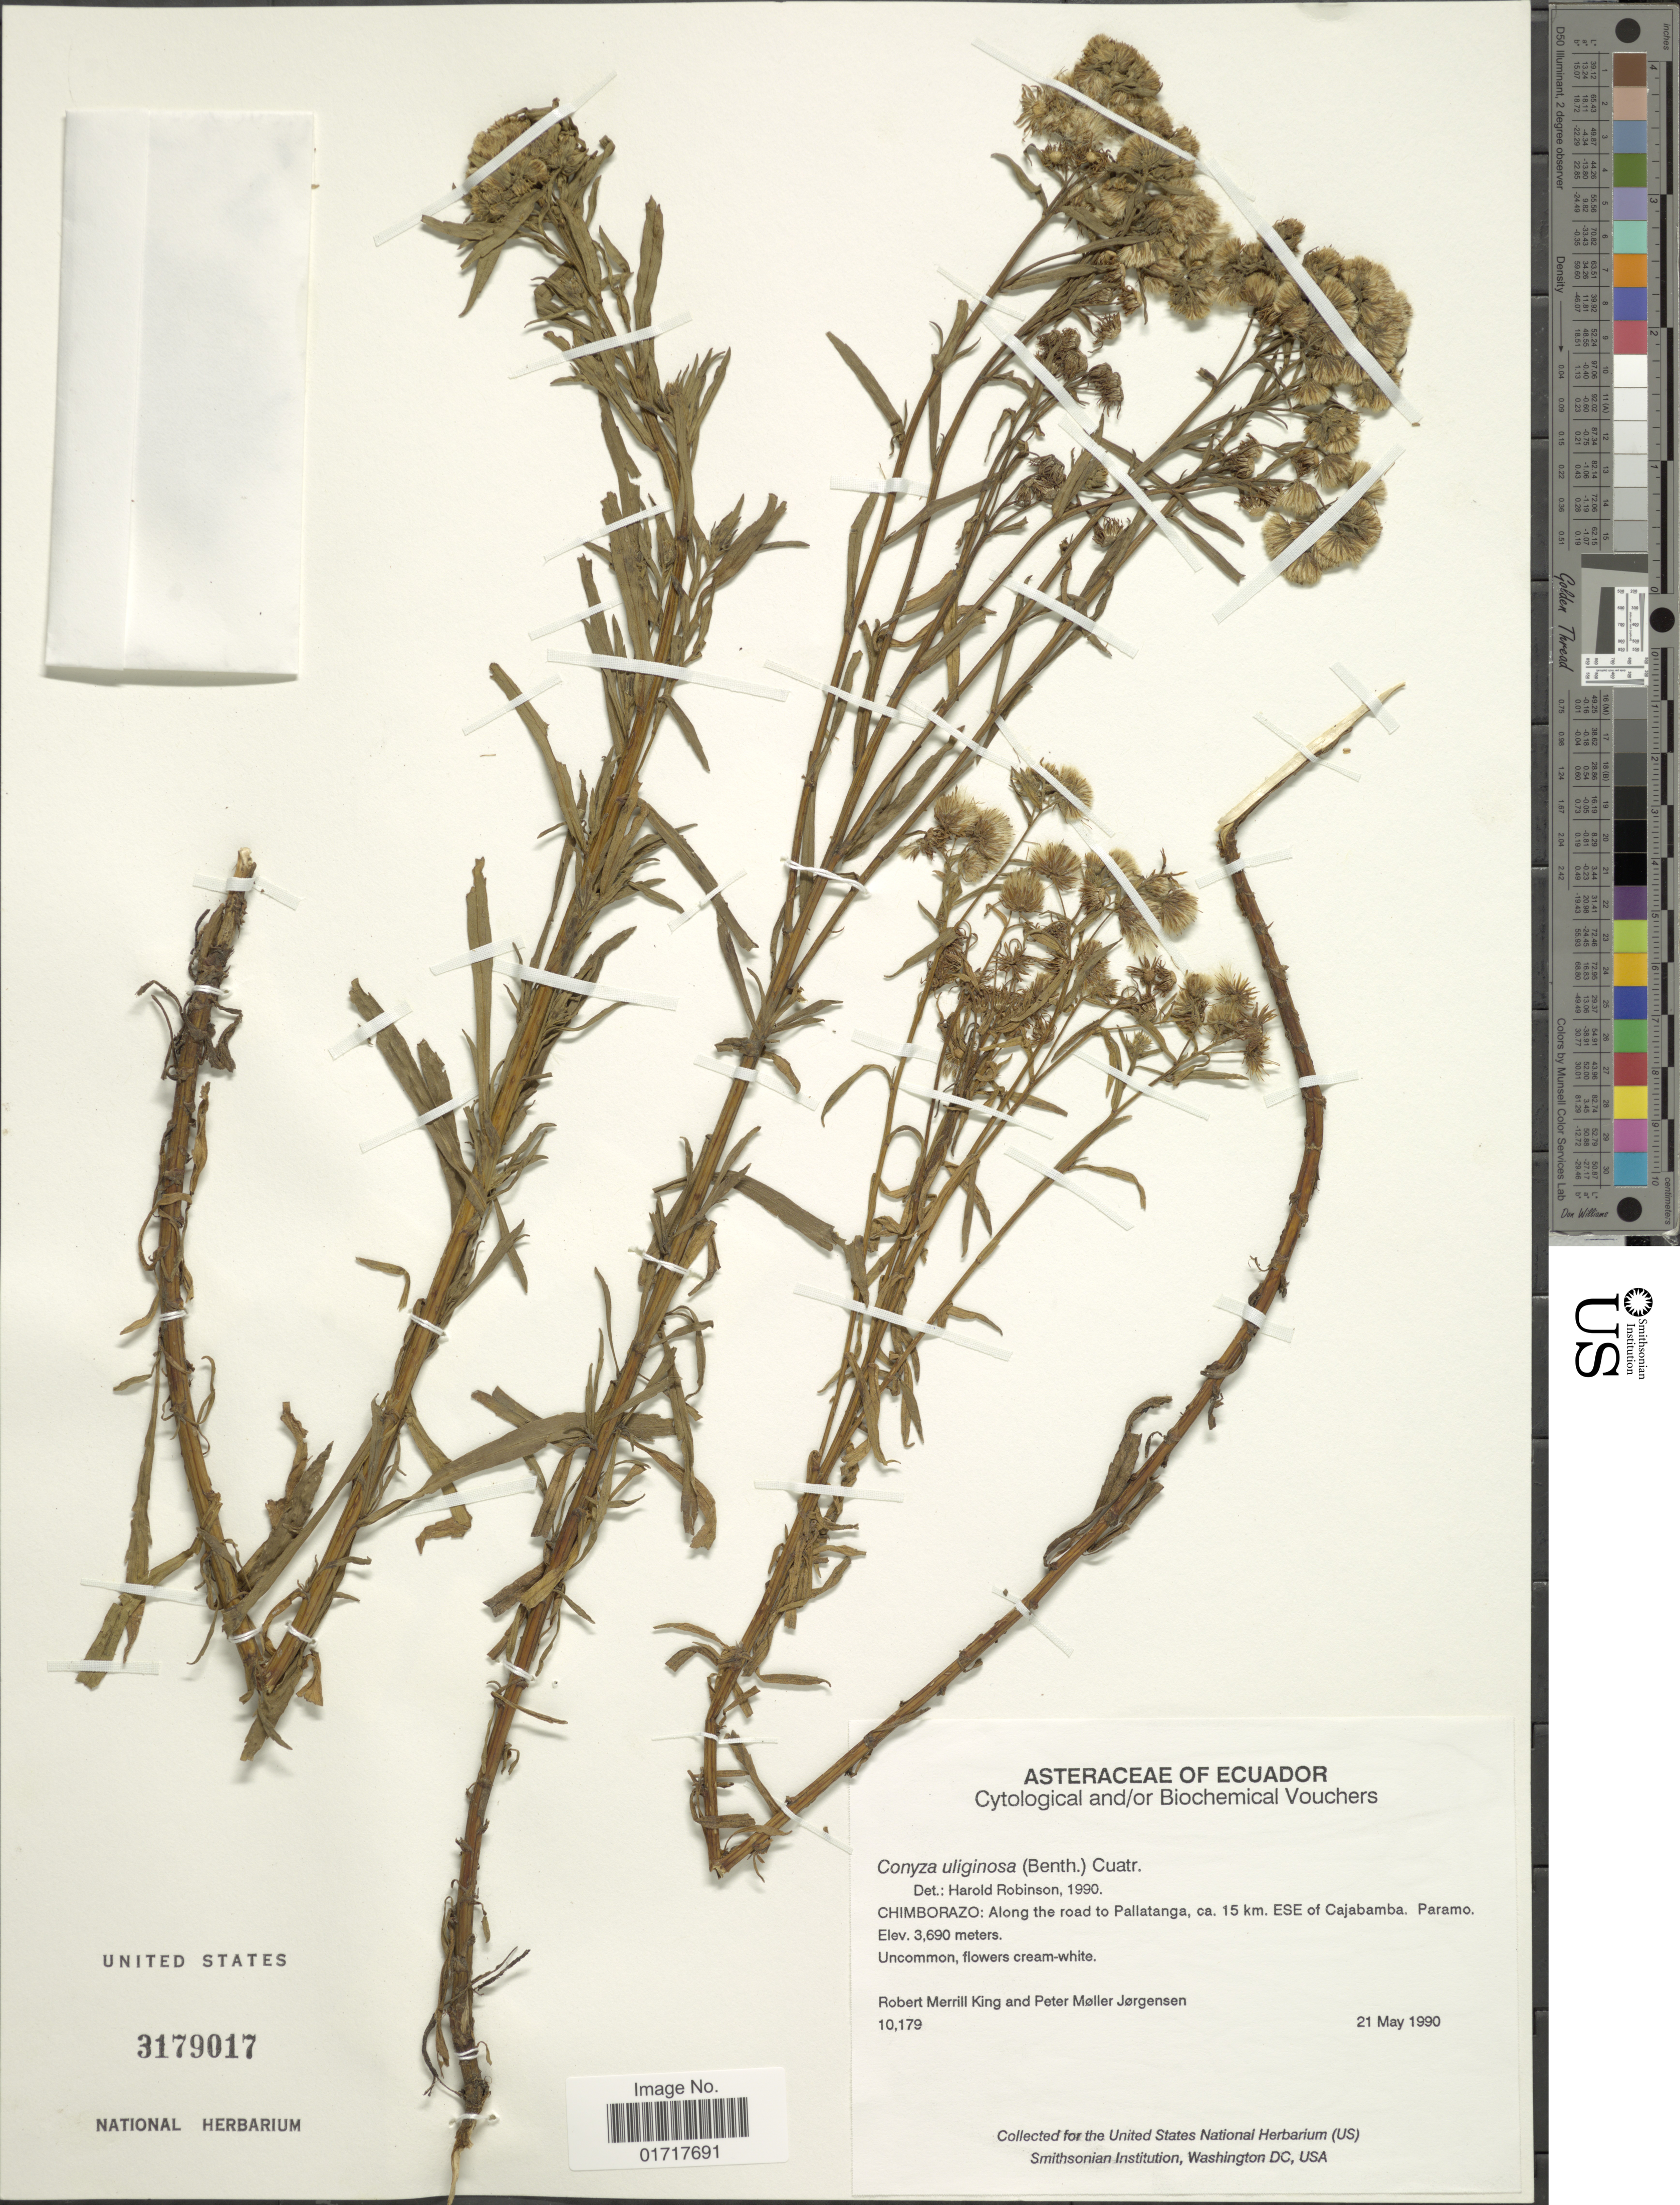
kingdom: Plantae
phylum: Tracheophyta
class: Magnoliopsida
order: Asterales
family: Asteraceae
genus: Conyza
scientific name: Conyza uliginosa var. colimbiana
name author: (Hieron.) Cuatrec.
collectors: R. M. King & P. Jörgensen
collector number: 10179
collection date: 1990-05-21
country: Ecuador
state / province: Chimborazo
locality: Chimborazo: Along the road to Pallatanga, ca. 15 km ESE of Cajabamba. Paramo.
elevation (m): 3690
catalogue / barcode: US 3179017